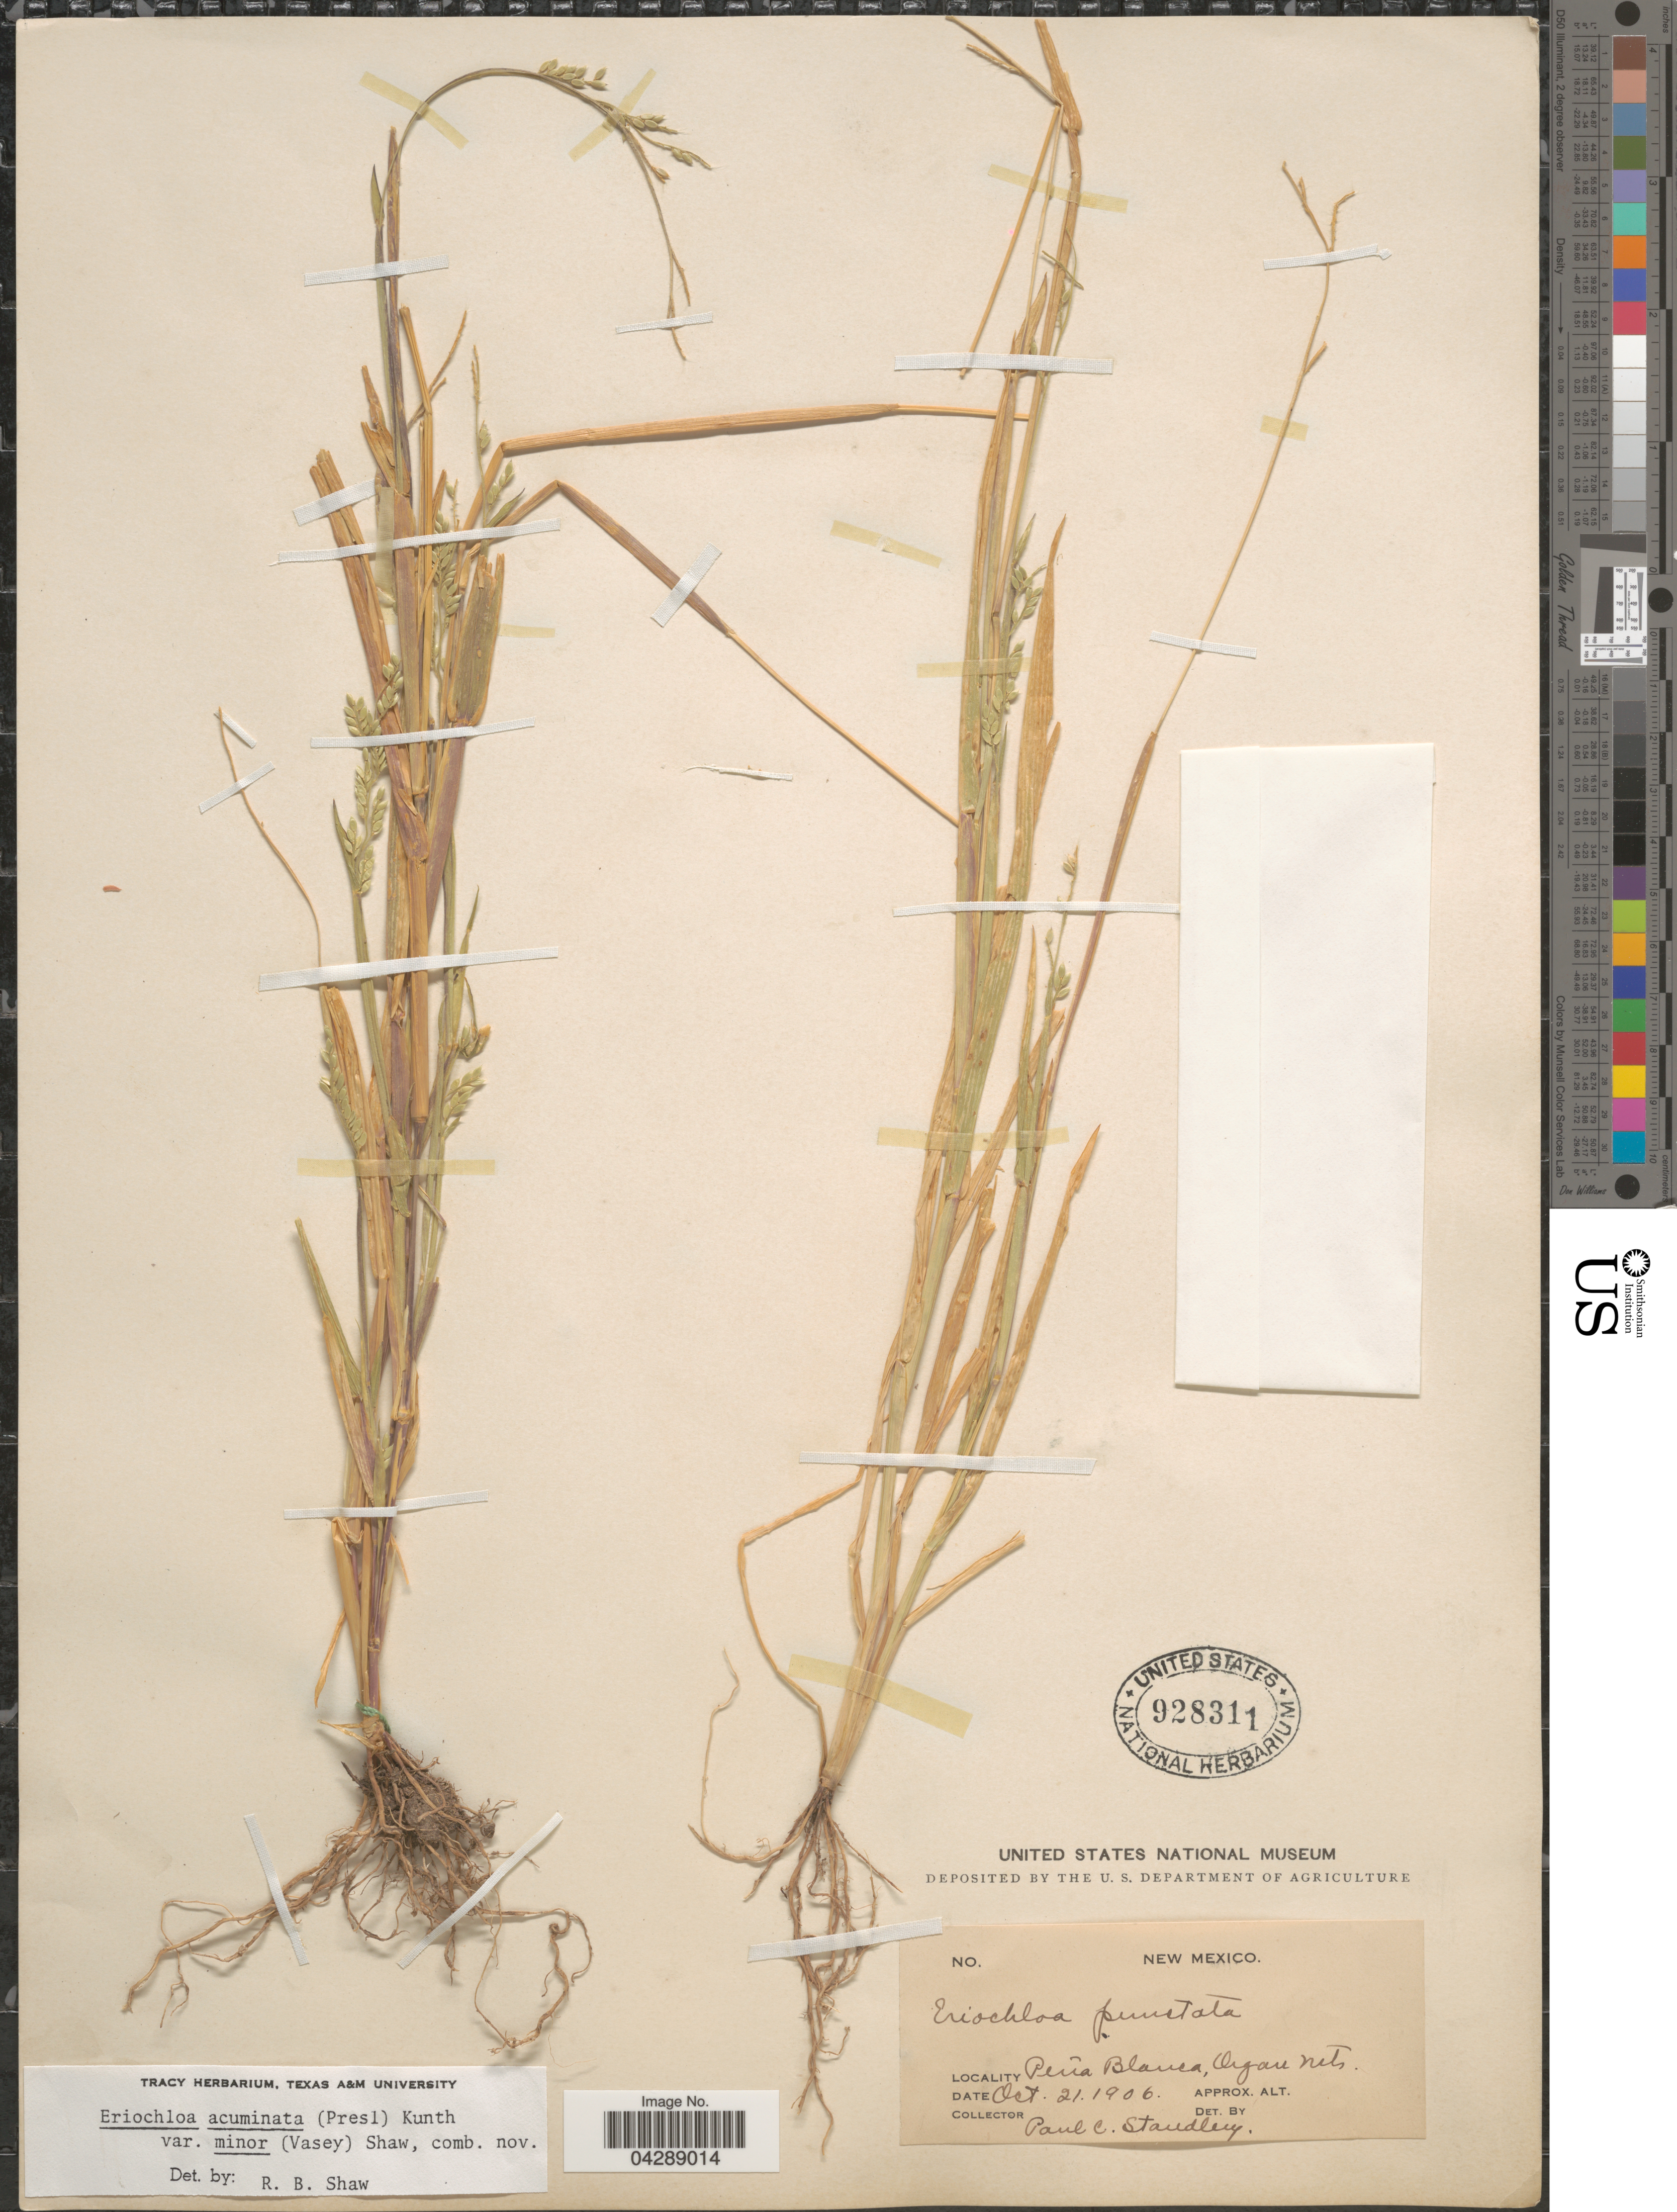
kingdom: Plantae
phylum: Tracheophyta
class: Liliopsida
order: Poales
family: Poaceae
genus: Eriochloa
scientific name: Eriochloa acuminata var. minor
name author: (Vasey) R.B. Shaw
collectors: P. C. Standley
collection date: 1906-10-21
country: United States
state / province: New Mexico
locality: Peña Blanca, Organ Mts.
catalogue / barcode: US 928311